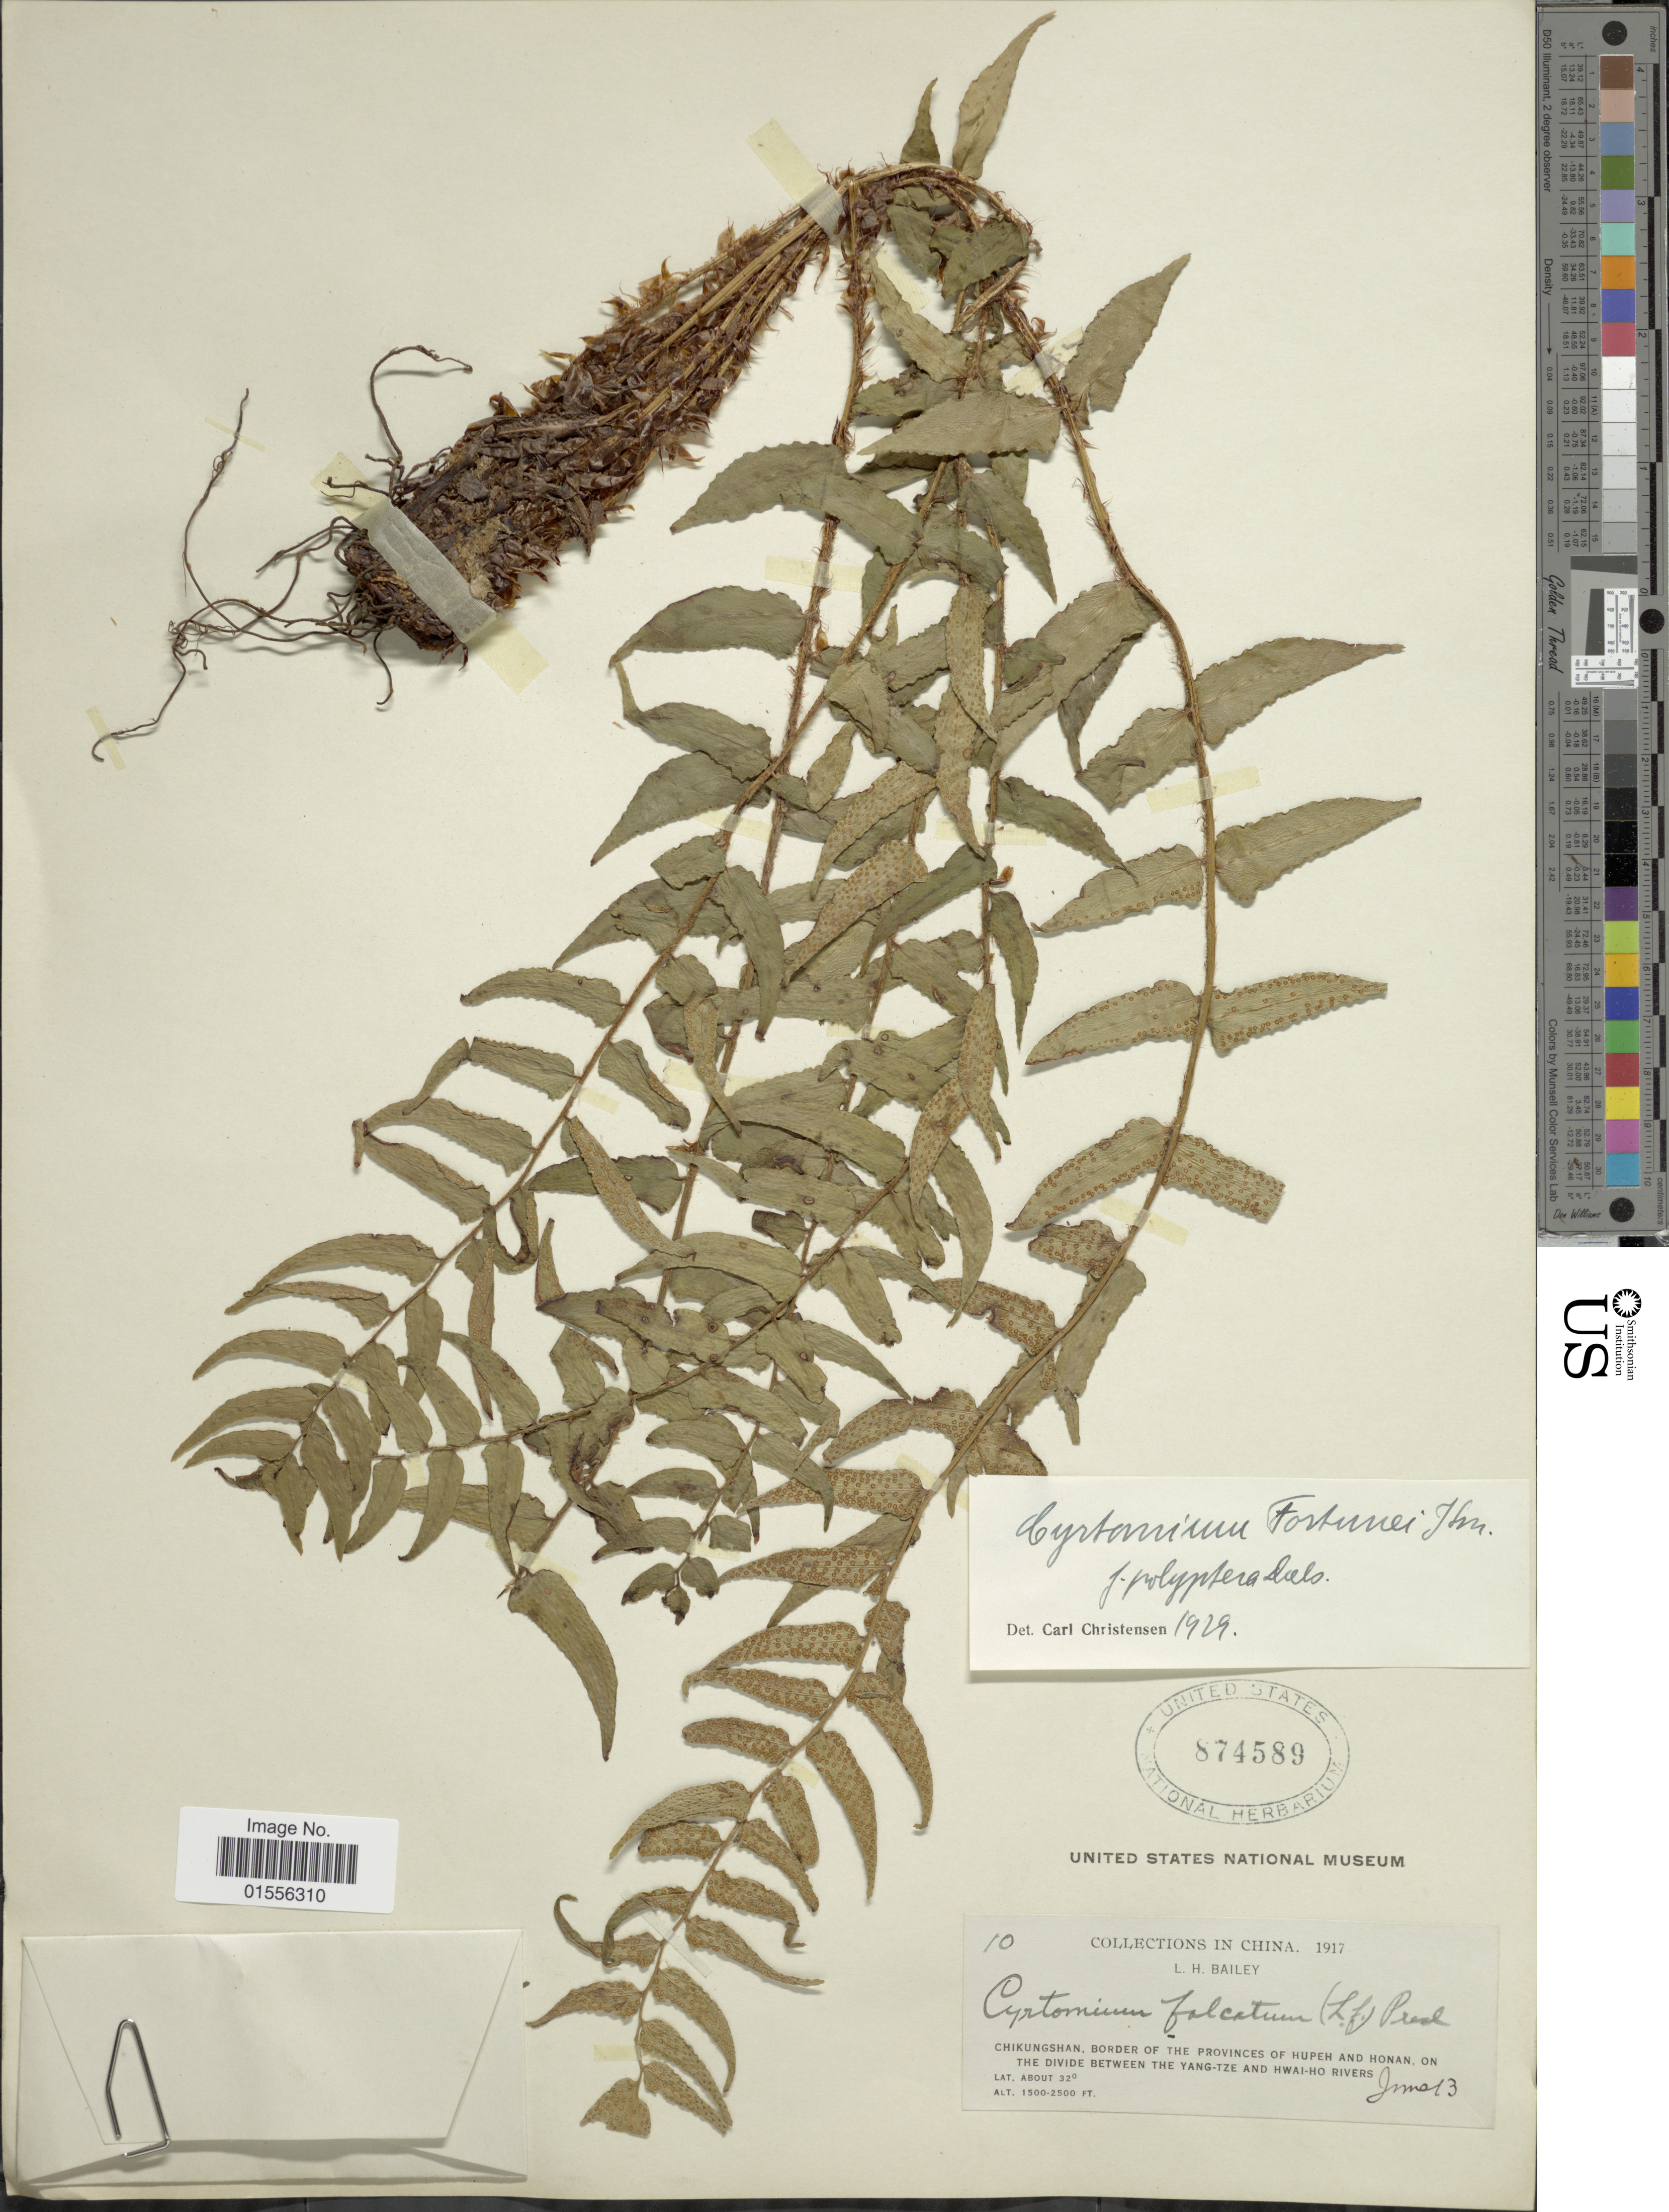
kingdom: Plantae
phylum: Tracheophyta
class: Polypodiopsida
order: Polypodiales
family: Dryopteridaceae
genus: Cyrtomium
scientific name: Cyrtomium fortunei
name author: J. Sm.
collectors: L. H. Bailey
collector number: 10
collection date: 1917-06-13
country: China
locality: Chikungshan, border of the provinces of Hupeh and Honan, on the divide between the Yang-tze and Hawai-Ho Rivers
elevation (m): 457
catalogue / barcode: US 874589